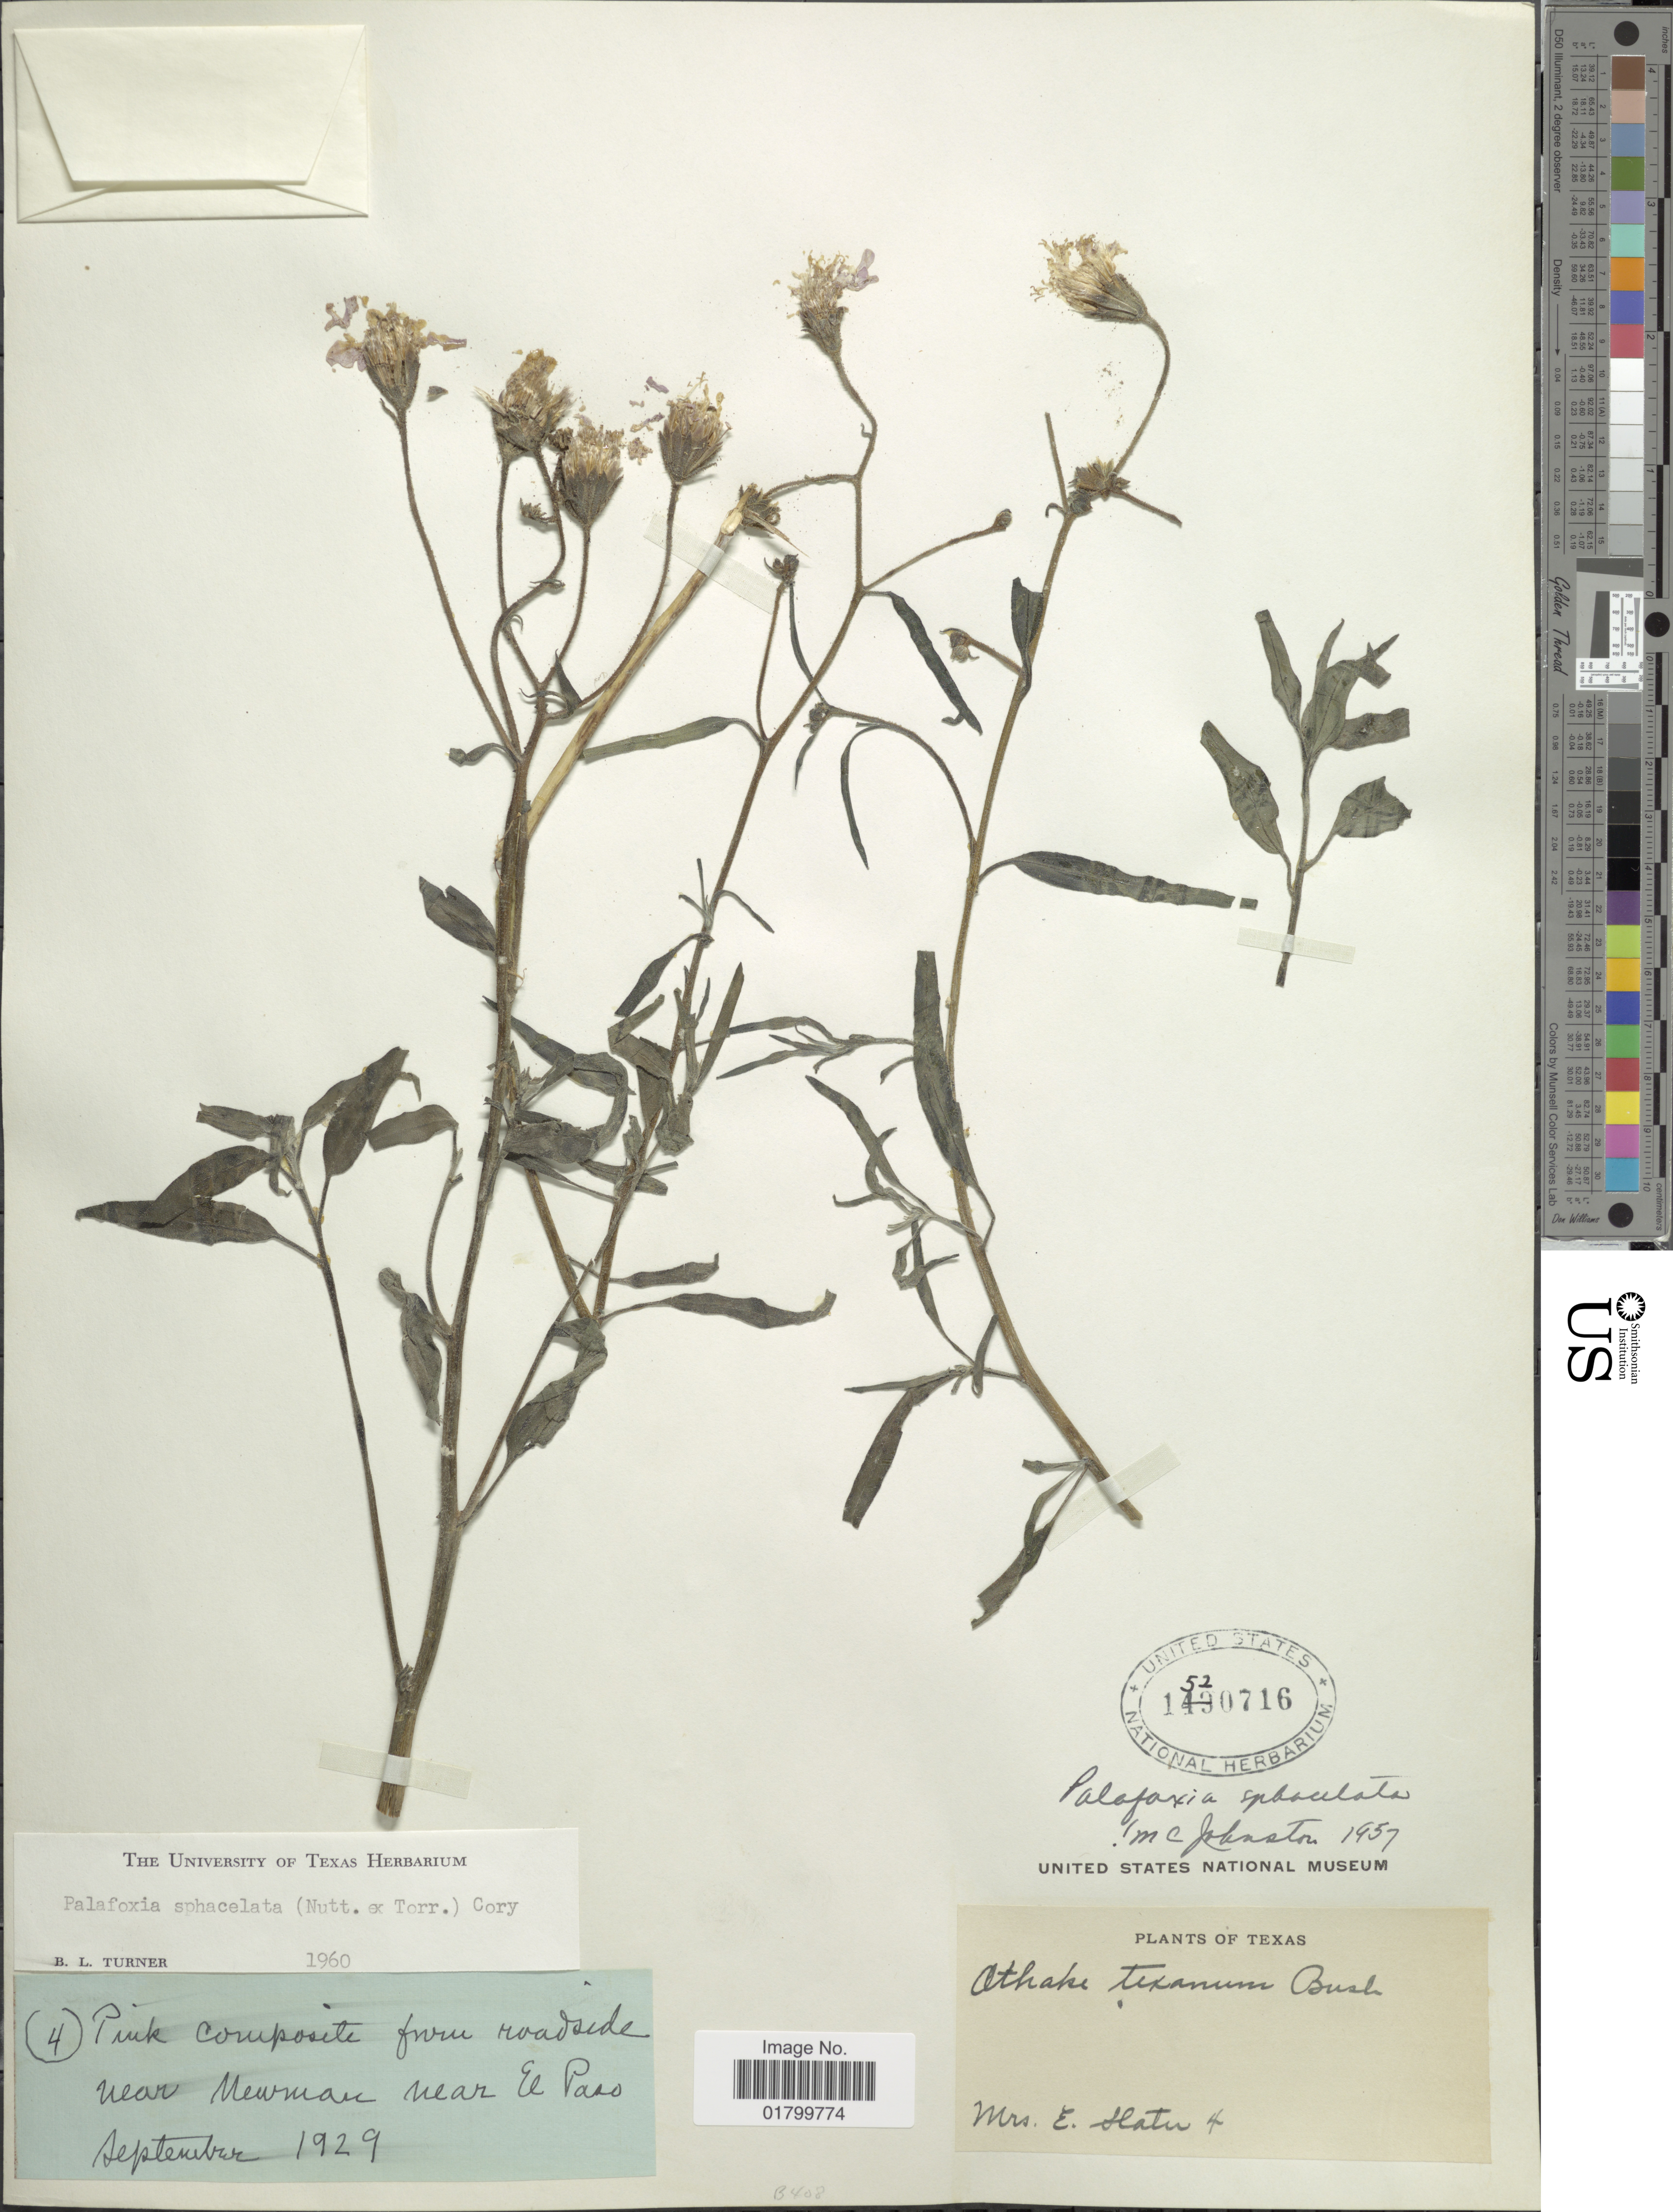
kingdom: Plantae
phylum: Tracheophyta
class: Magnoliopsida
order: Asterales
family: Asteraceae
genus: Palafoxia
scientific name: Palafoxia sphacelata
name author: (Nutt. ex Torr.) Cory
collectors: E. Hatu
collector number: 4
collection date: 1929-09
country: United States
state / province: Texas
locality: From roadside,near Newmanl near El Paso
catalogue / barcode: US 1520716